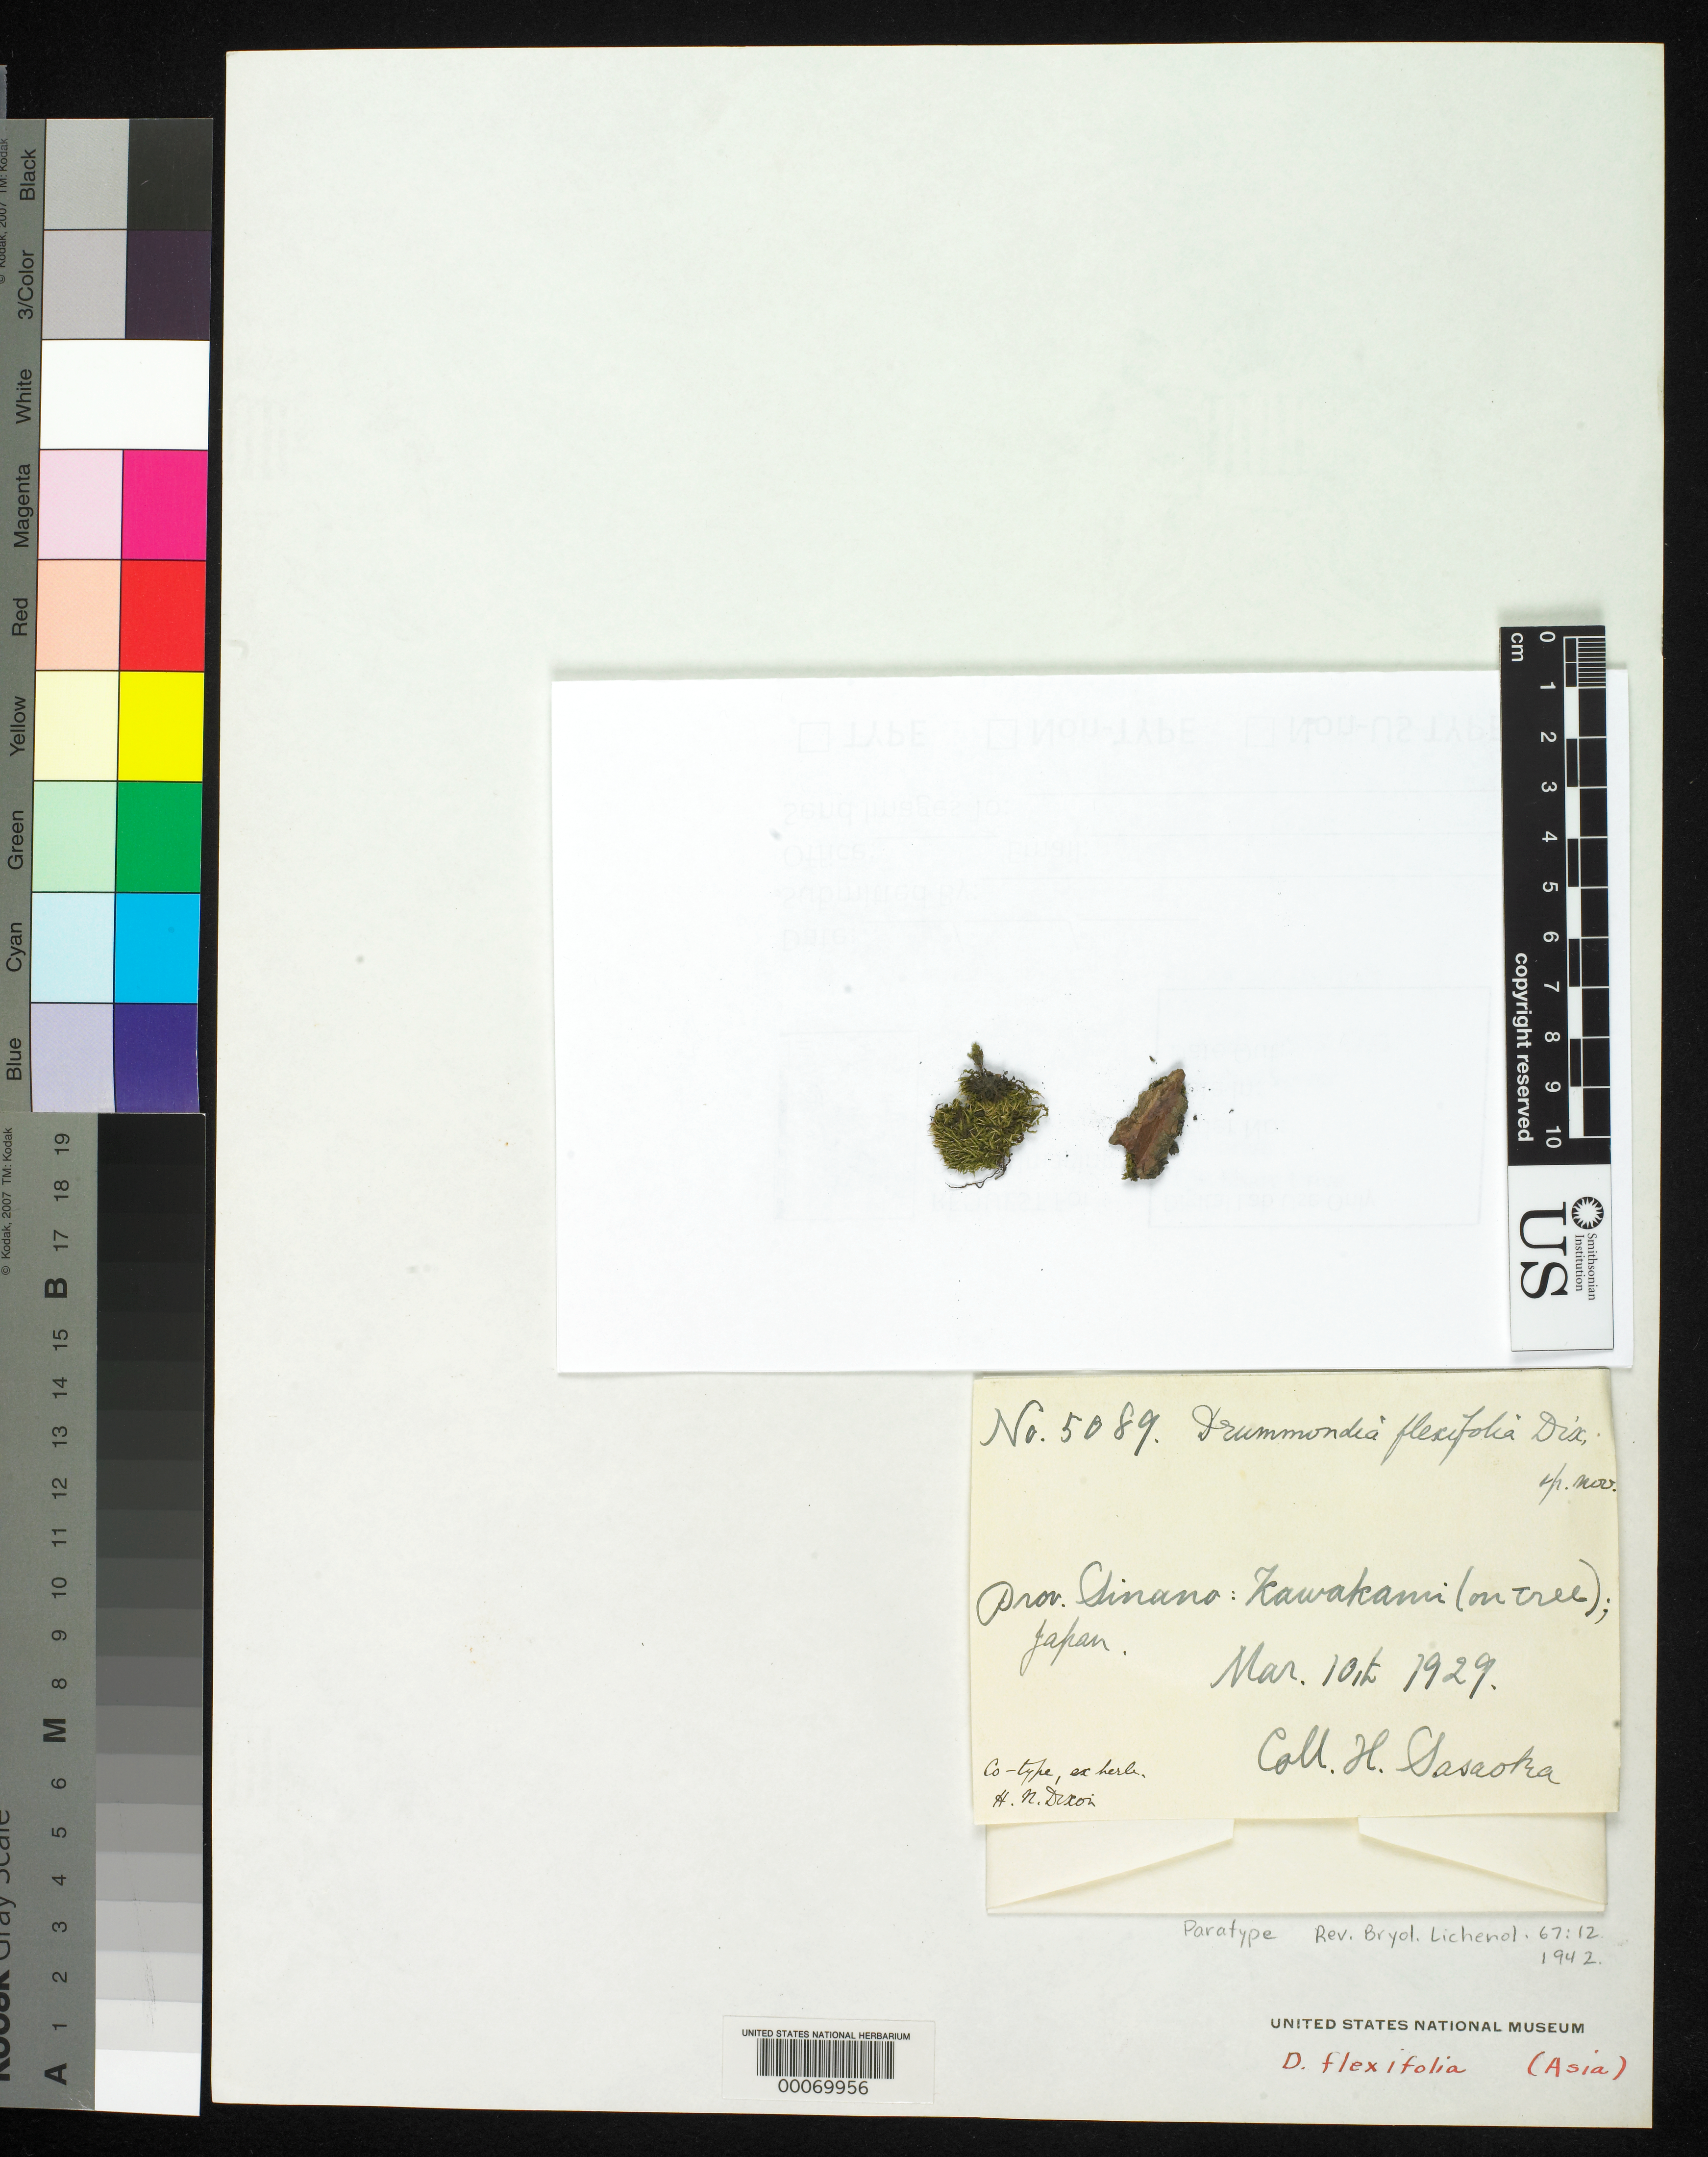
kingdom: Plantae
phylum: Bryophyta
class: Bryopsida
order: Orthotrichales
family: Orthotrichaceae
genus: Drummondia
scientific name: Drummondia flexifolia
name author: Dixon & Thér. in Dixon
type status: Paratype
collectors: H. Sasaoka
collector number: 5089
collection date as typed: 10 Mar 1929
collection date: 1929-03-10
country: Japan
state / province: Nagano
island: Honshu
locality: Karakami.